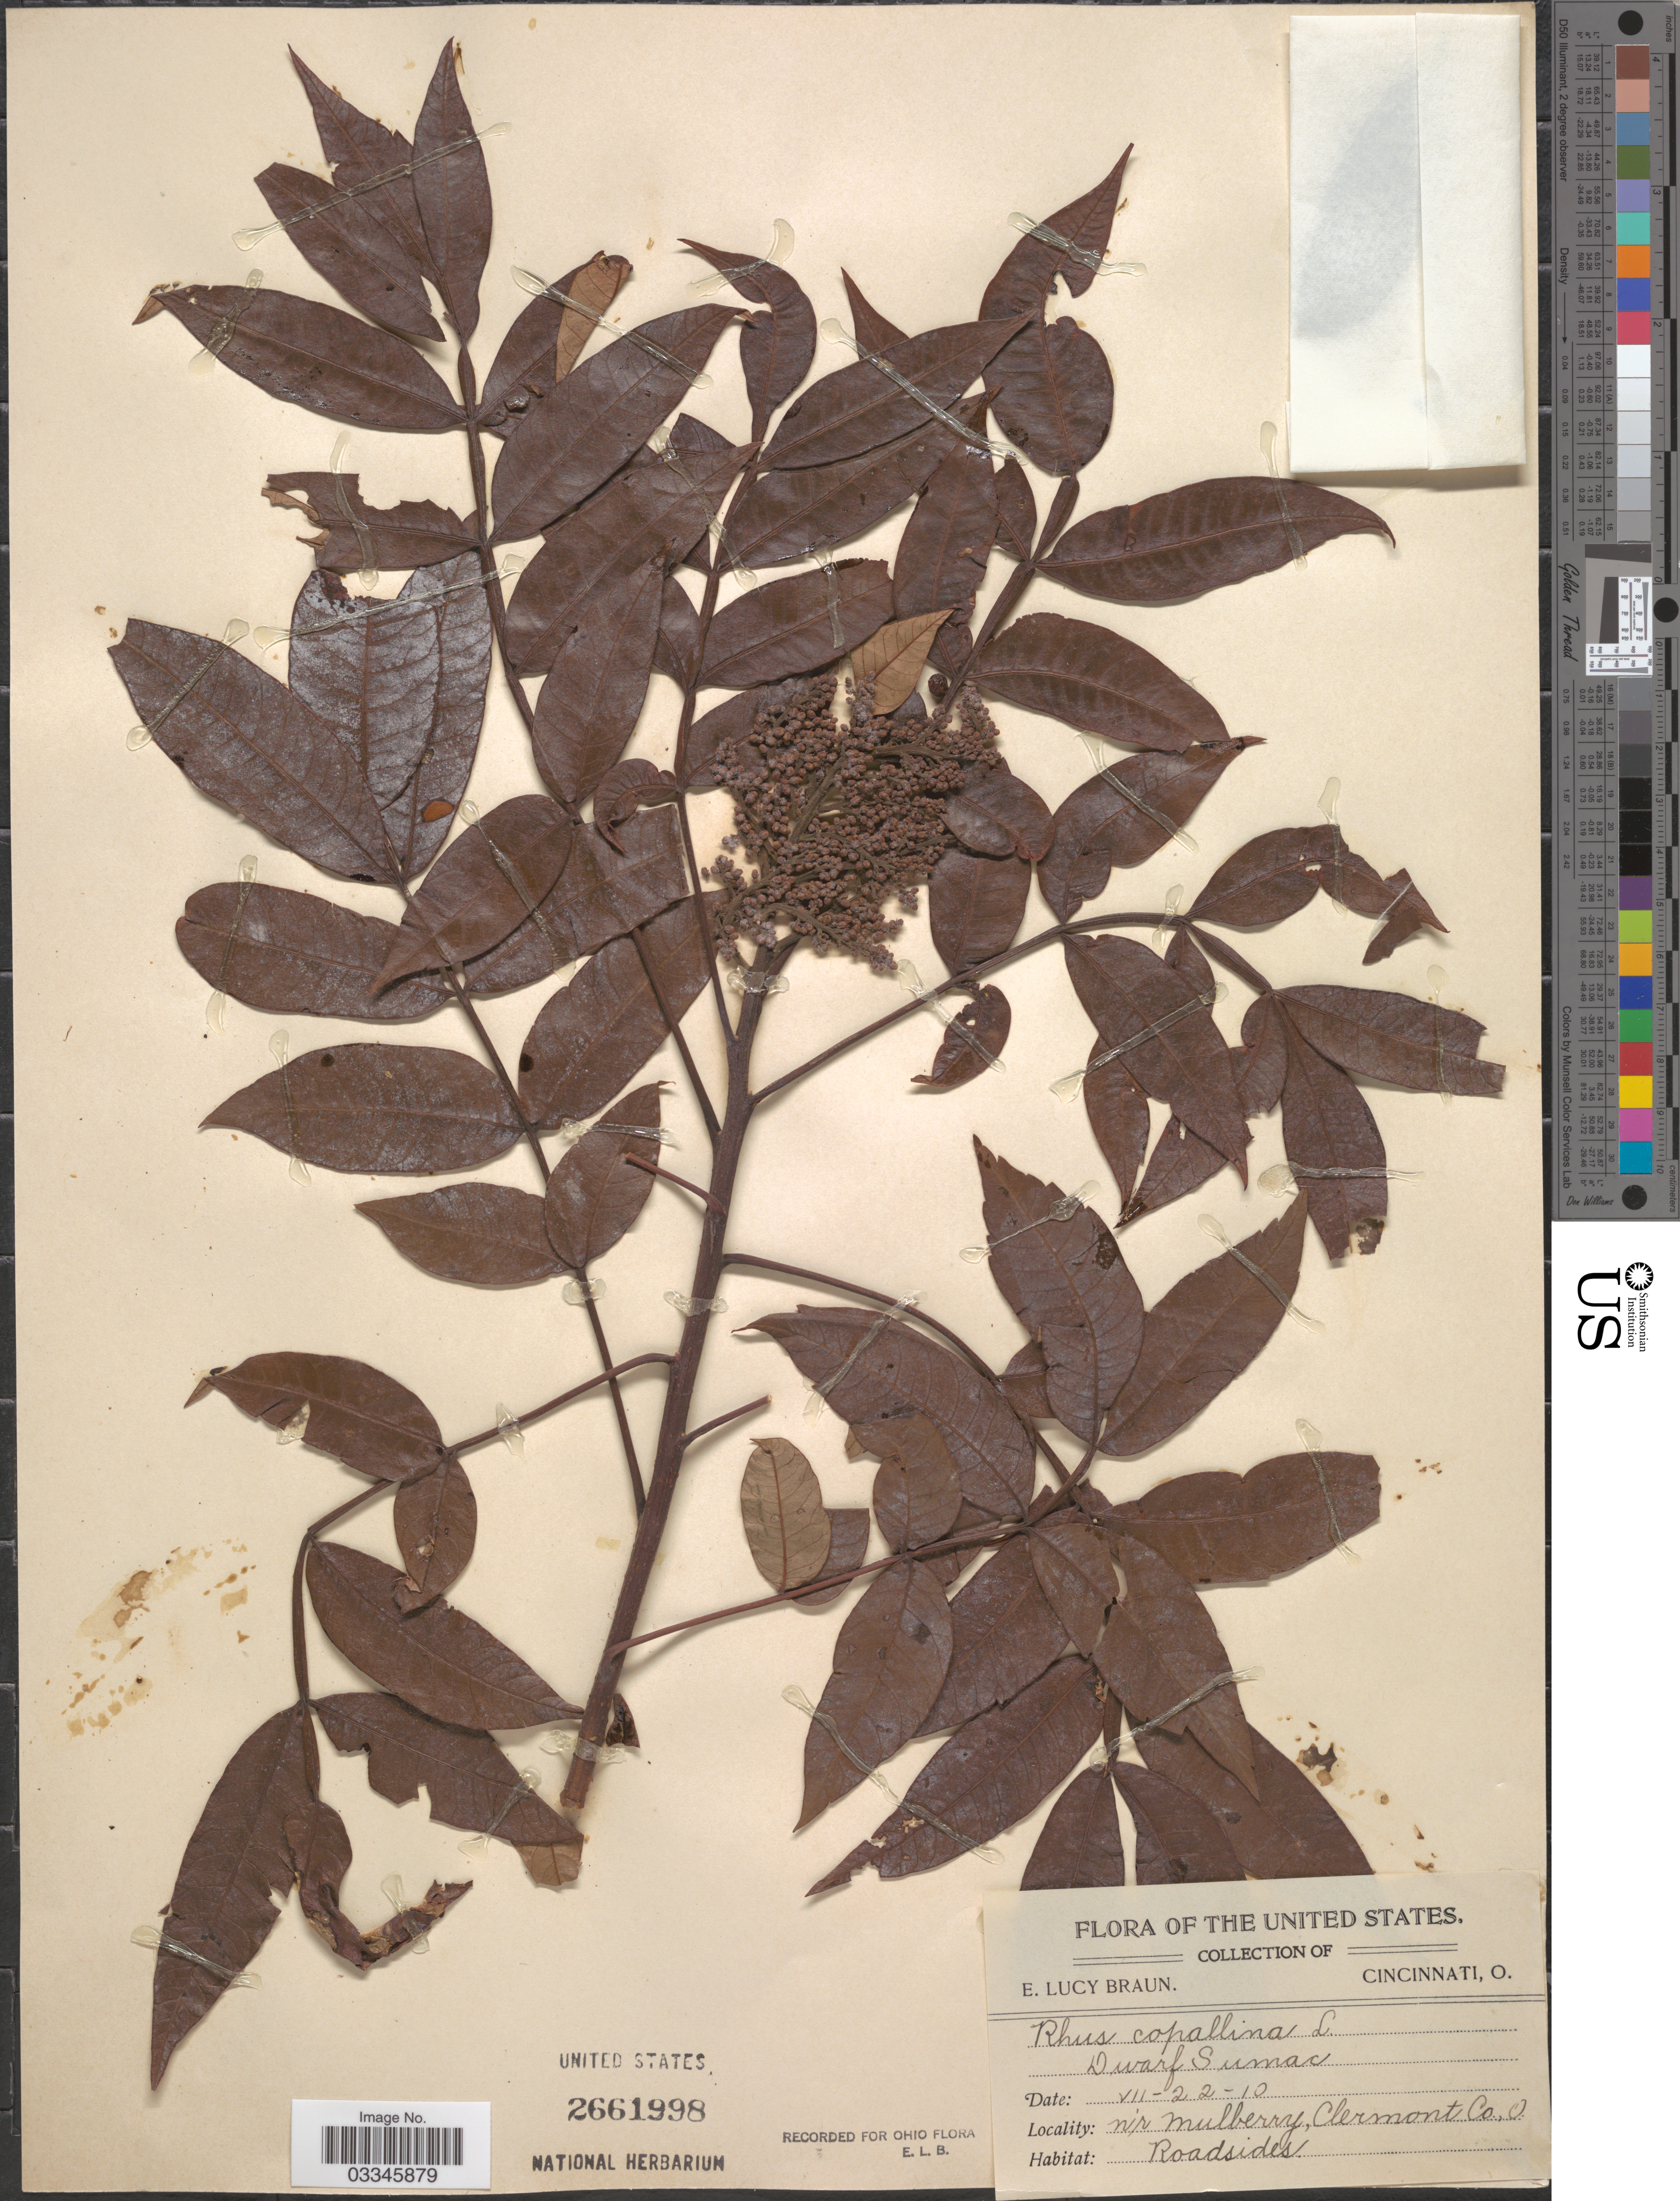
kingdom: Plantae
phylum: Tracheophyta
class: Magnoliopsida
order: Sapindales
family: Anacardiaceae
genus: Rhus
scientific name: Rhus copallinum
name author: L.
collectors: E. L. Braun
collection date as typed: Transcribed d/m/y: 22/7/10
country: United States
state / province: Ohio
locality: N'r Mulberry, Clermont Co.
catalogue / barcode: US 2661998